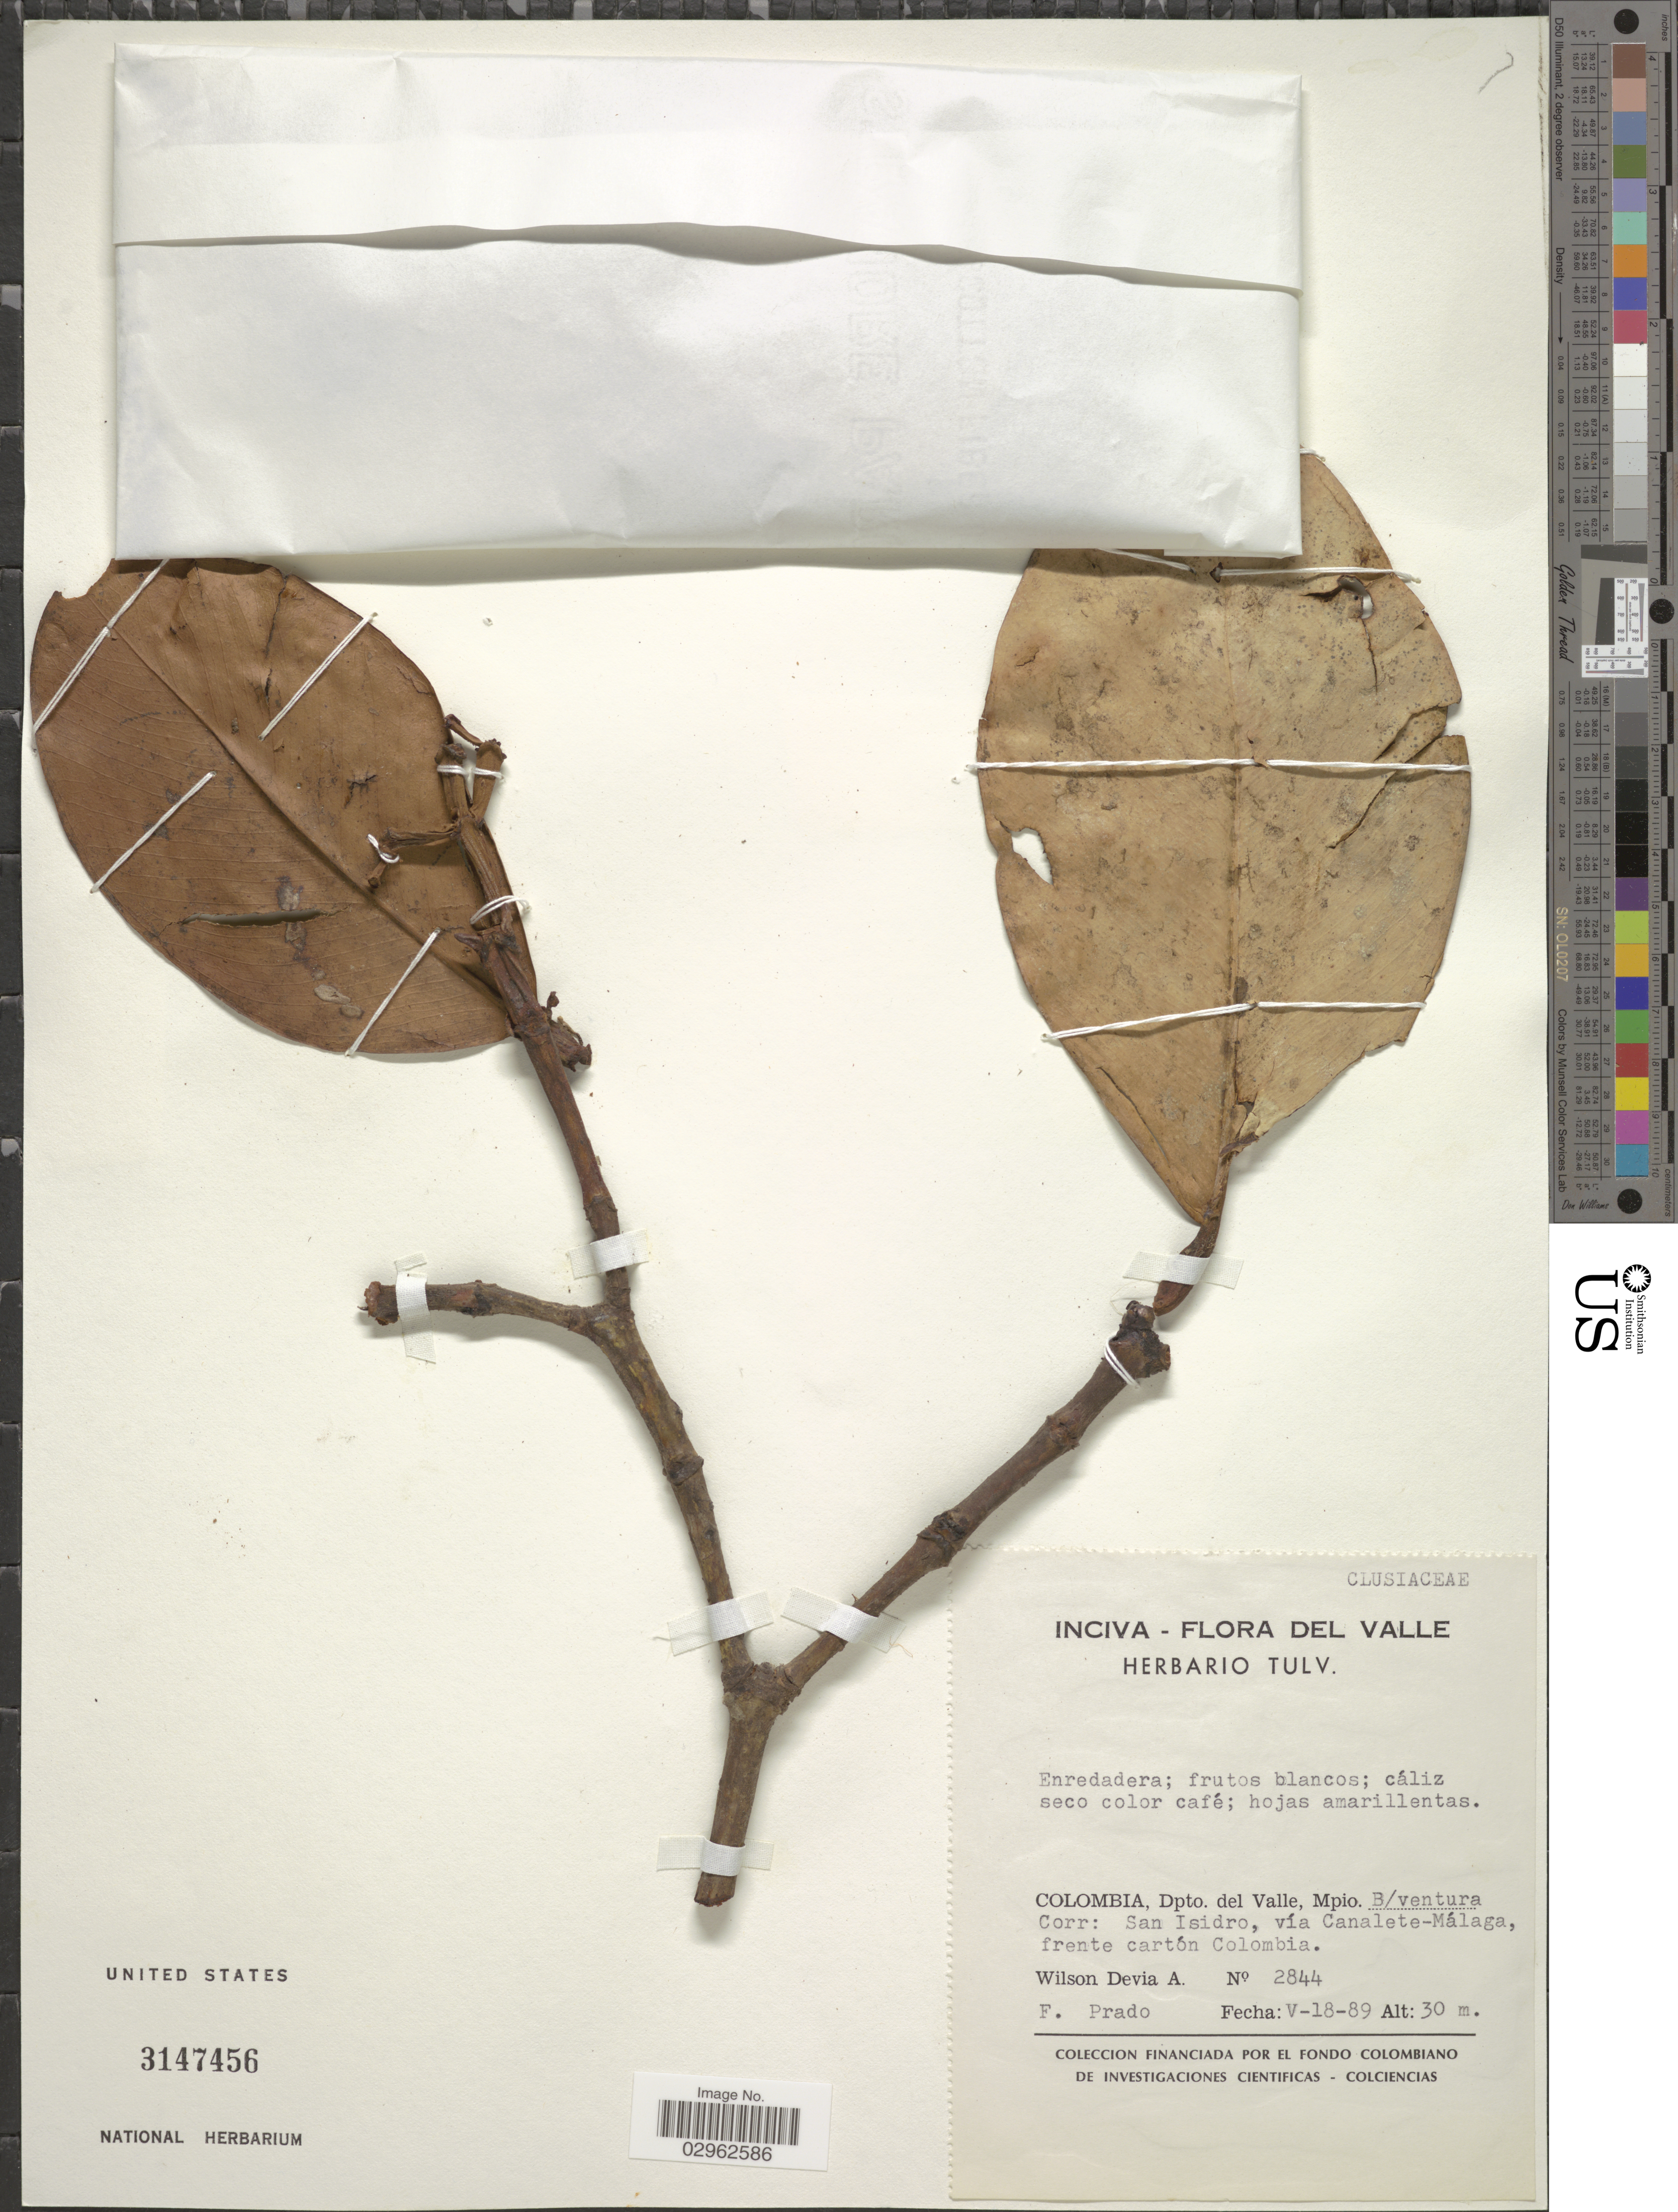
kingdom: Plantae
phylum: Tracheophyta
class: Magnoliopsida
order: Malpighiales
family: Clusiaceae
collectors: W. Devia A. & F. Prado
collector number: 2844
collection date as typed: Transcribed d/m/y: 18/5/89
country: Colombia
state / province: Valle del Cauca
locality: Dpto. del Valle, Mpio. B/ventura, Corr: San Isidro, vía Canalete-Málaga, frente cartón Colombia.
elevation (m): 30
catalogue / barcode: US 3147456